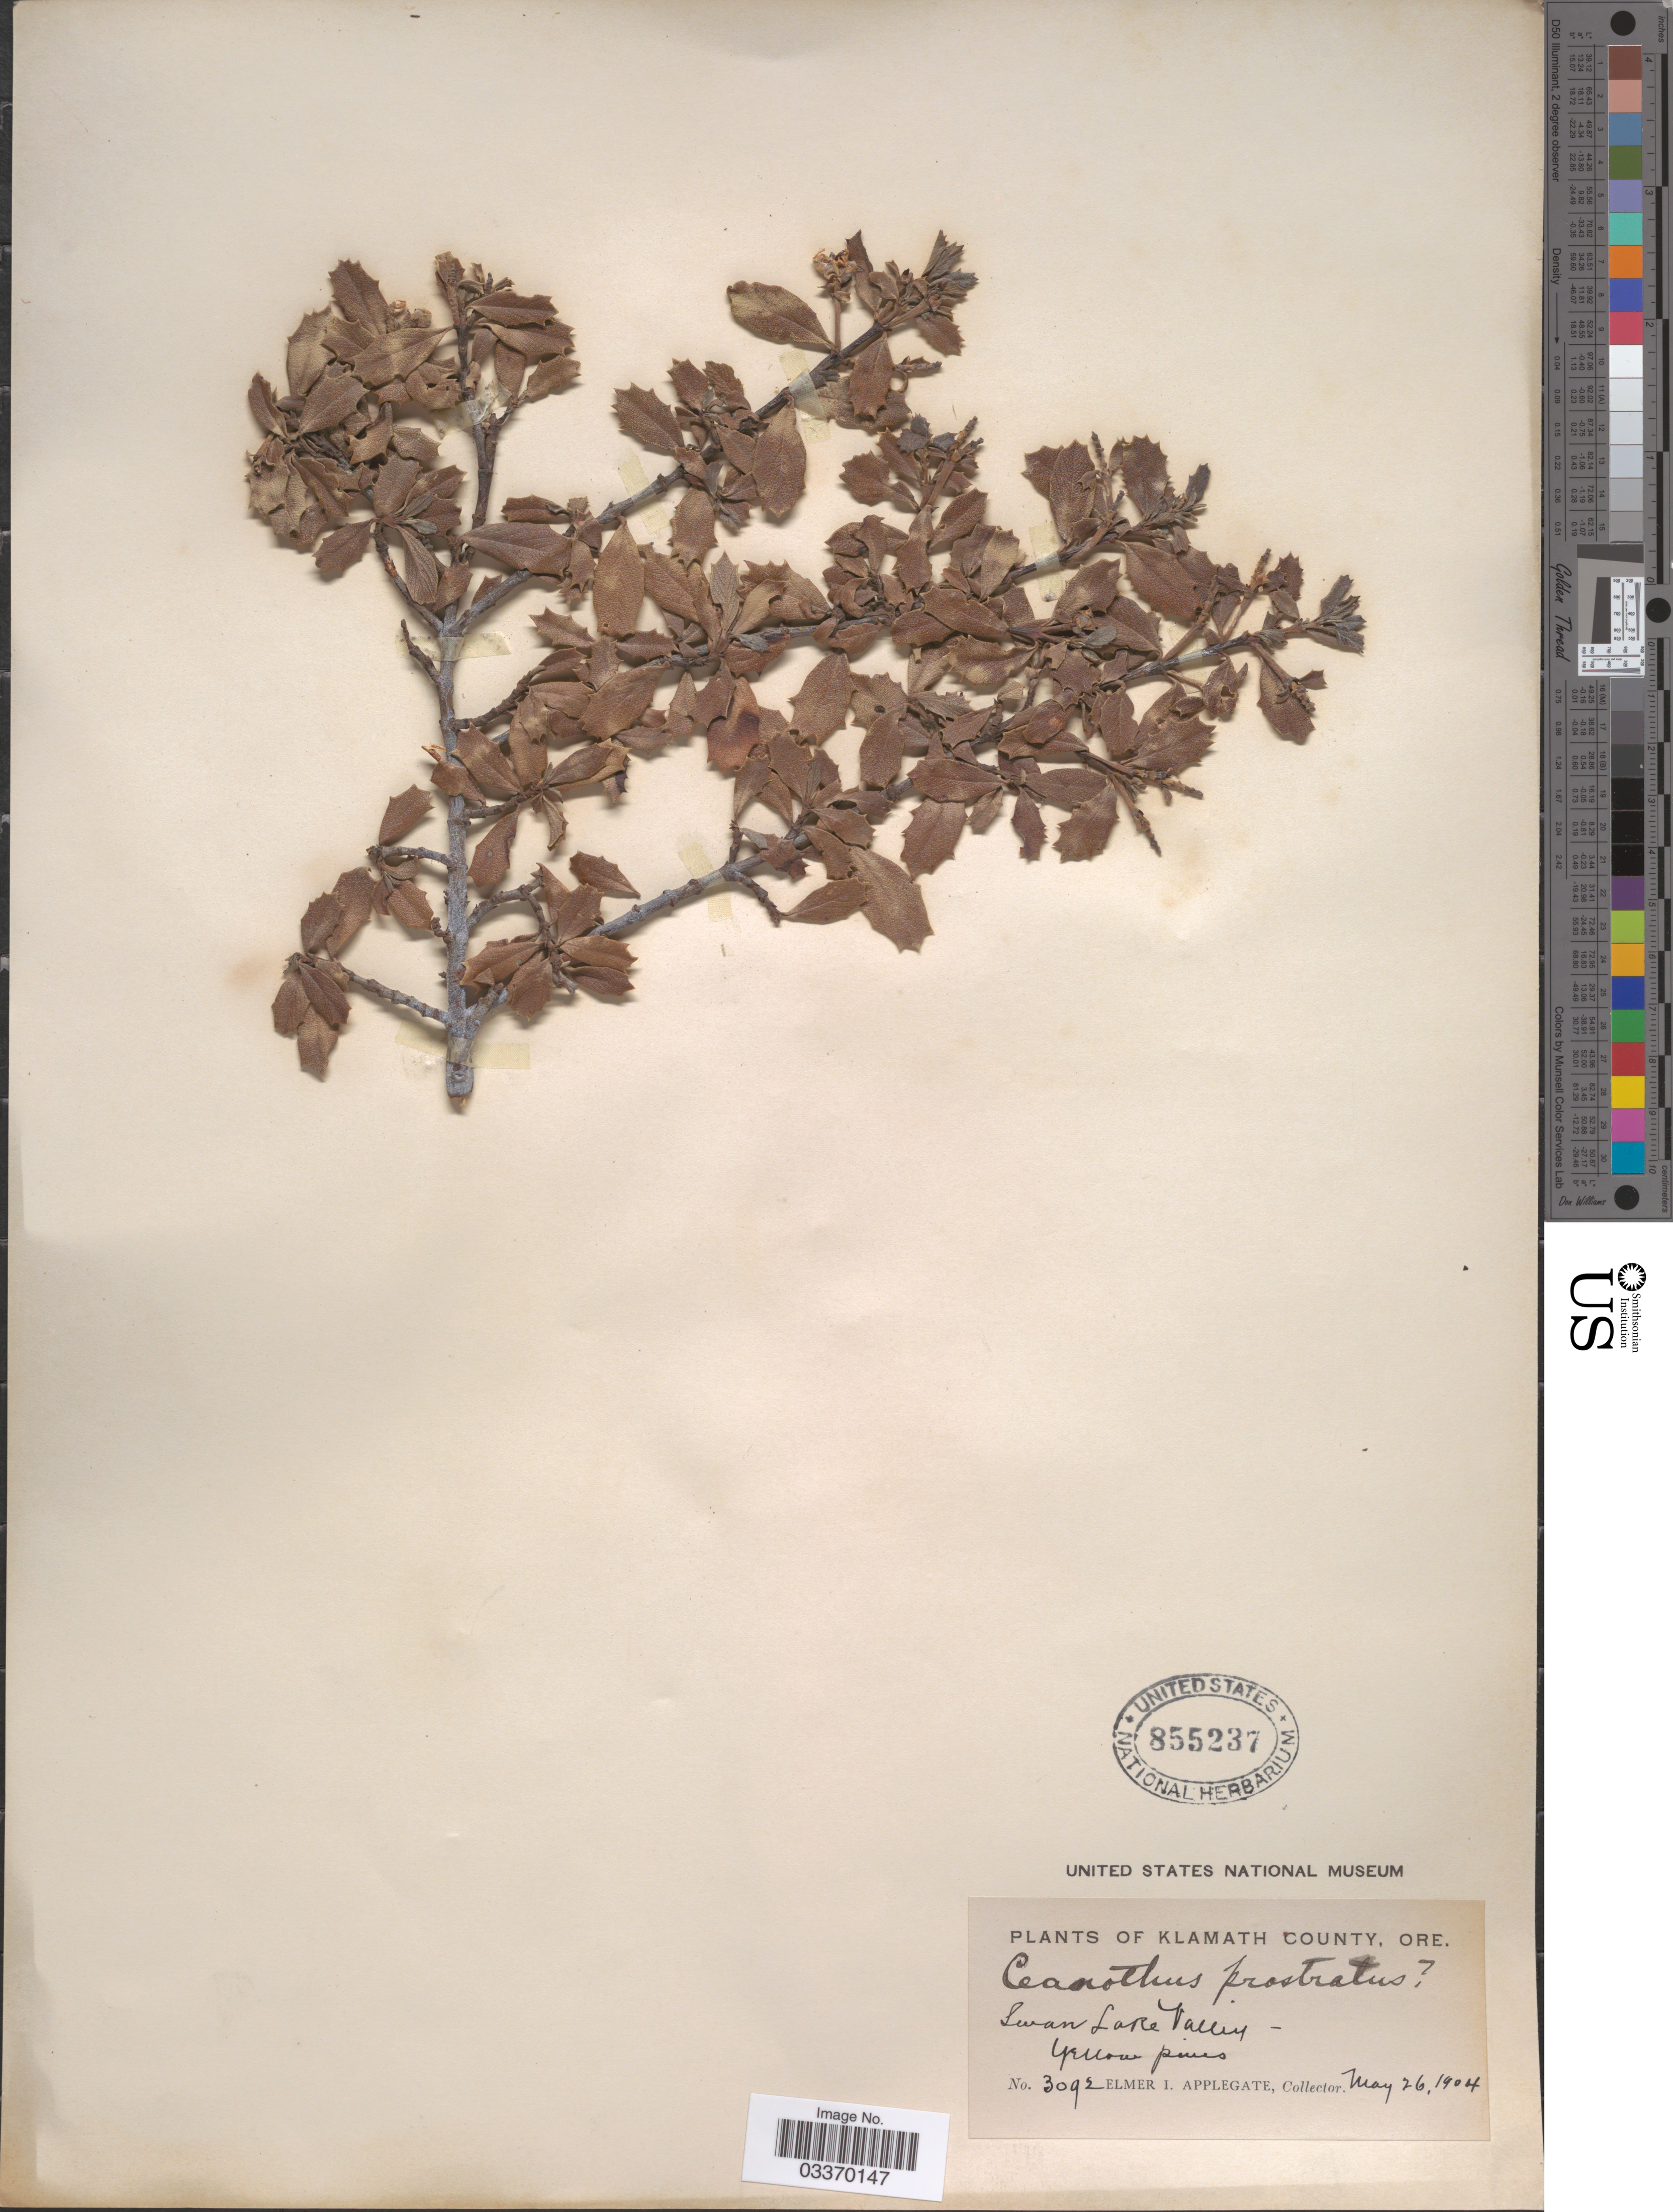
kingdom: Plantae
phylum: Tracheophyta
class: Magnoliopsida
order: Rosales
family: Rhamnaceae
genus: Ceanothus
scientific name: Ceanothus prostratus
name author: Benth.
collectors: E. I. Applegate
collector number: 3092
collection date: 1904-05-26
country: United States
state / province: Oregon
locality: Klamath County, Swan Lake Valley.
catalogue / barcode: US 855237